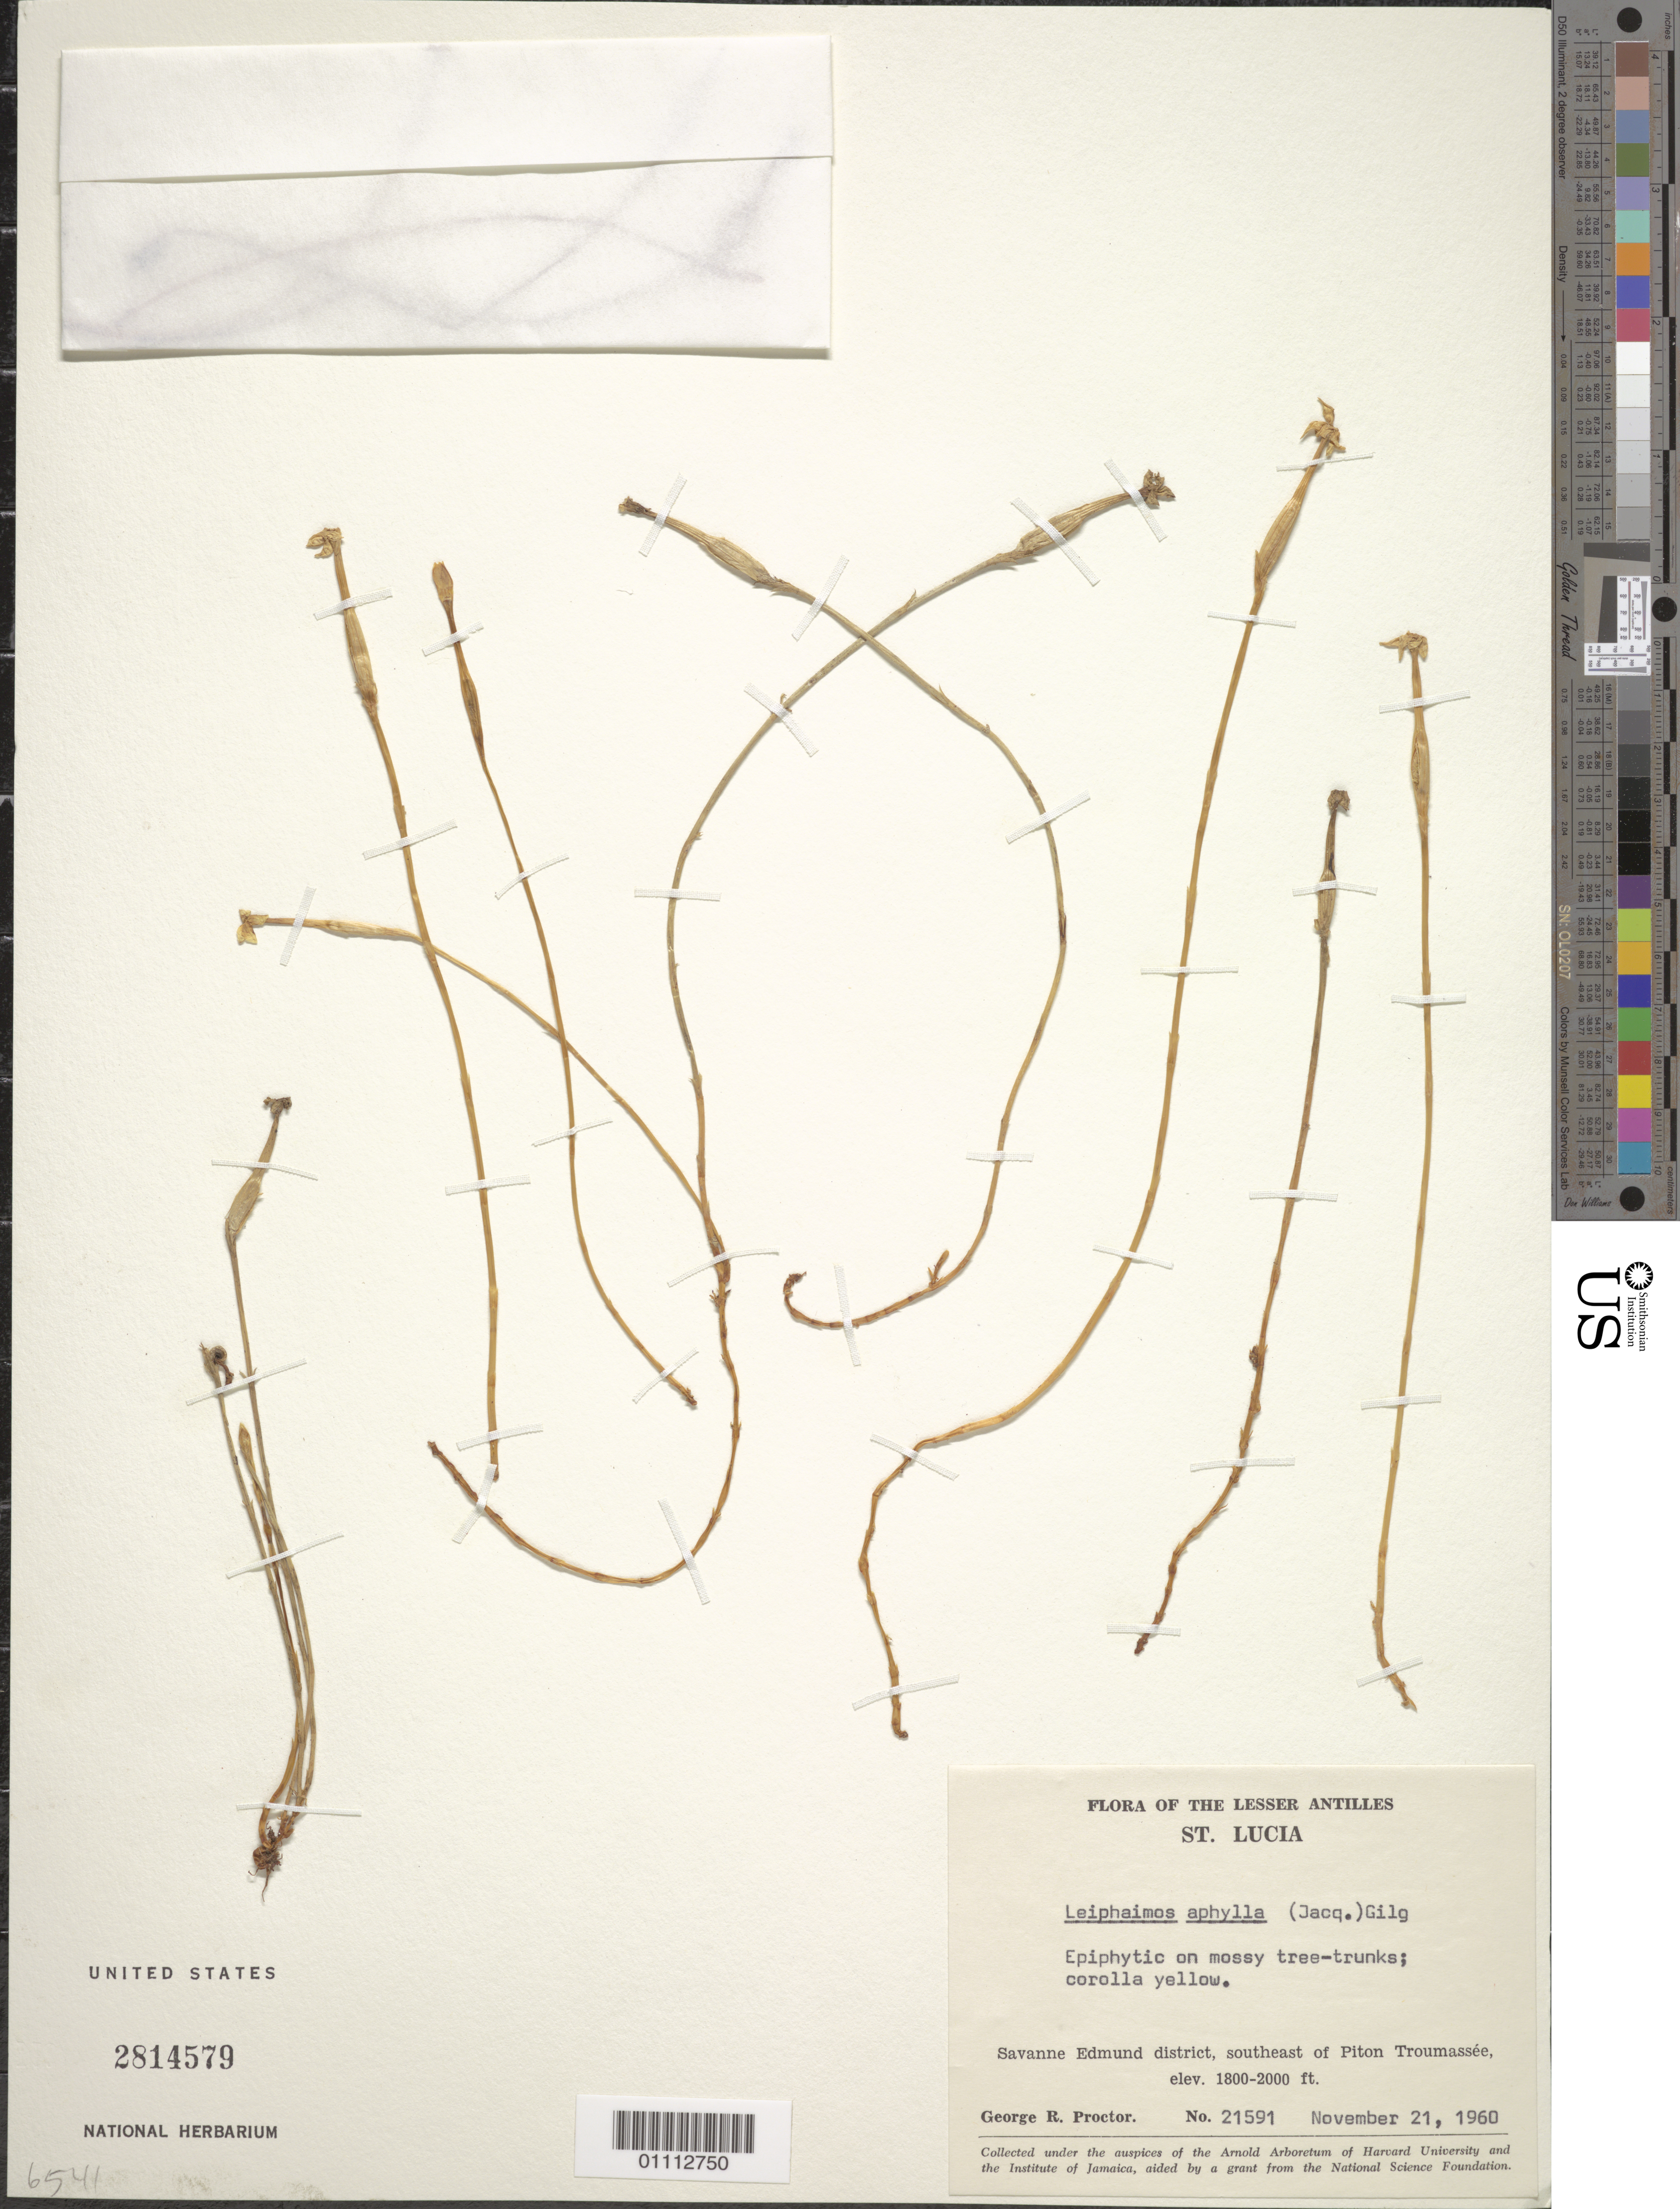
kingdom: Plantae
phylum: Tracheophyta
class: Magnoliopsida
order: Gentianales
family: Gentianaceae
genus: Voyria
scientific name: Voyria aphylla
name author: (Jacq.) Pers.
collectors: G. R. Proctor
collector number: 21591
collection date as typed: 21 Nov 1960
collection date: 1960-11-21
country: St. Lucia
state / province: Savanne Edmund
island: St. Lucia I.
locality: Savanne Edmund district, SE of Piton Troumassee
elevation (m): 549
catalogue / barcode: US 2814579